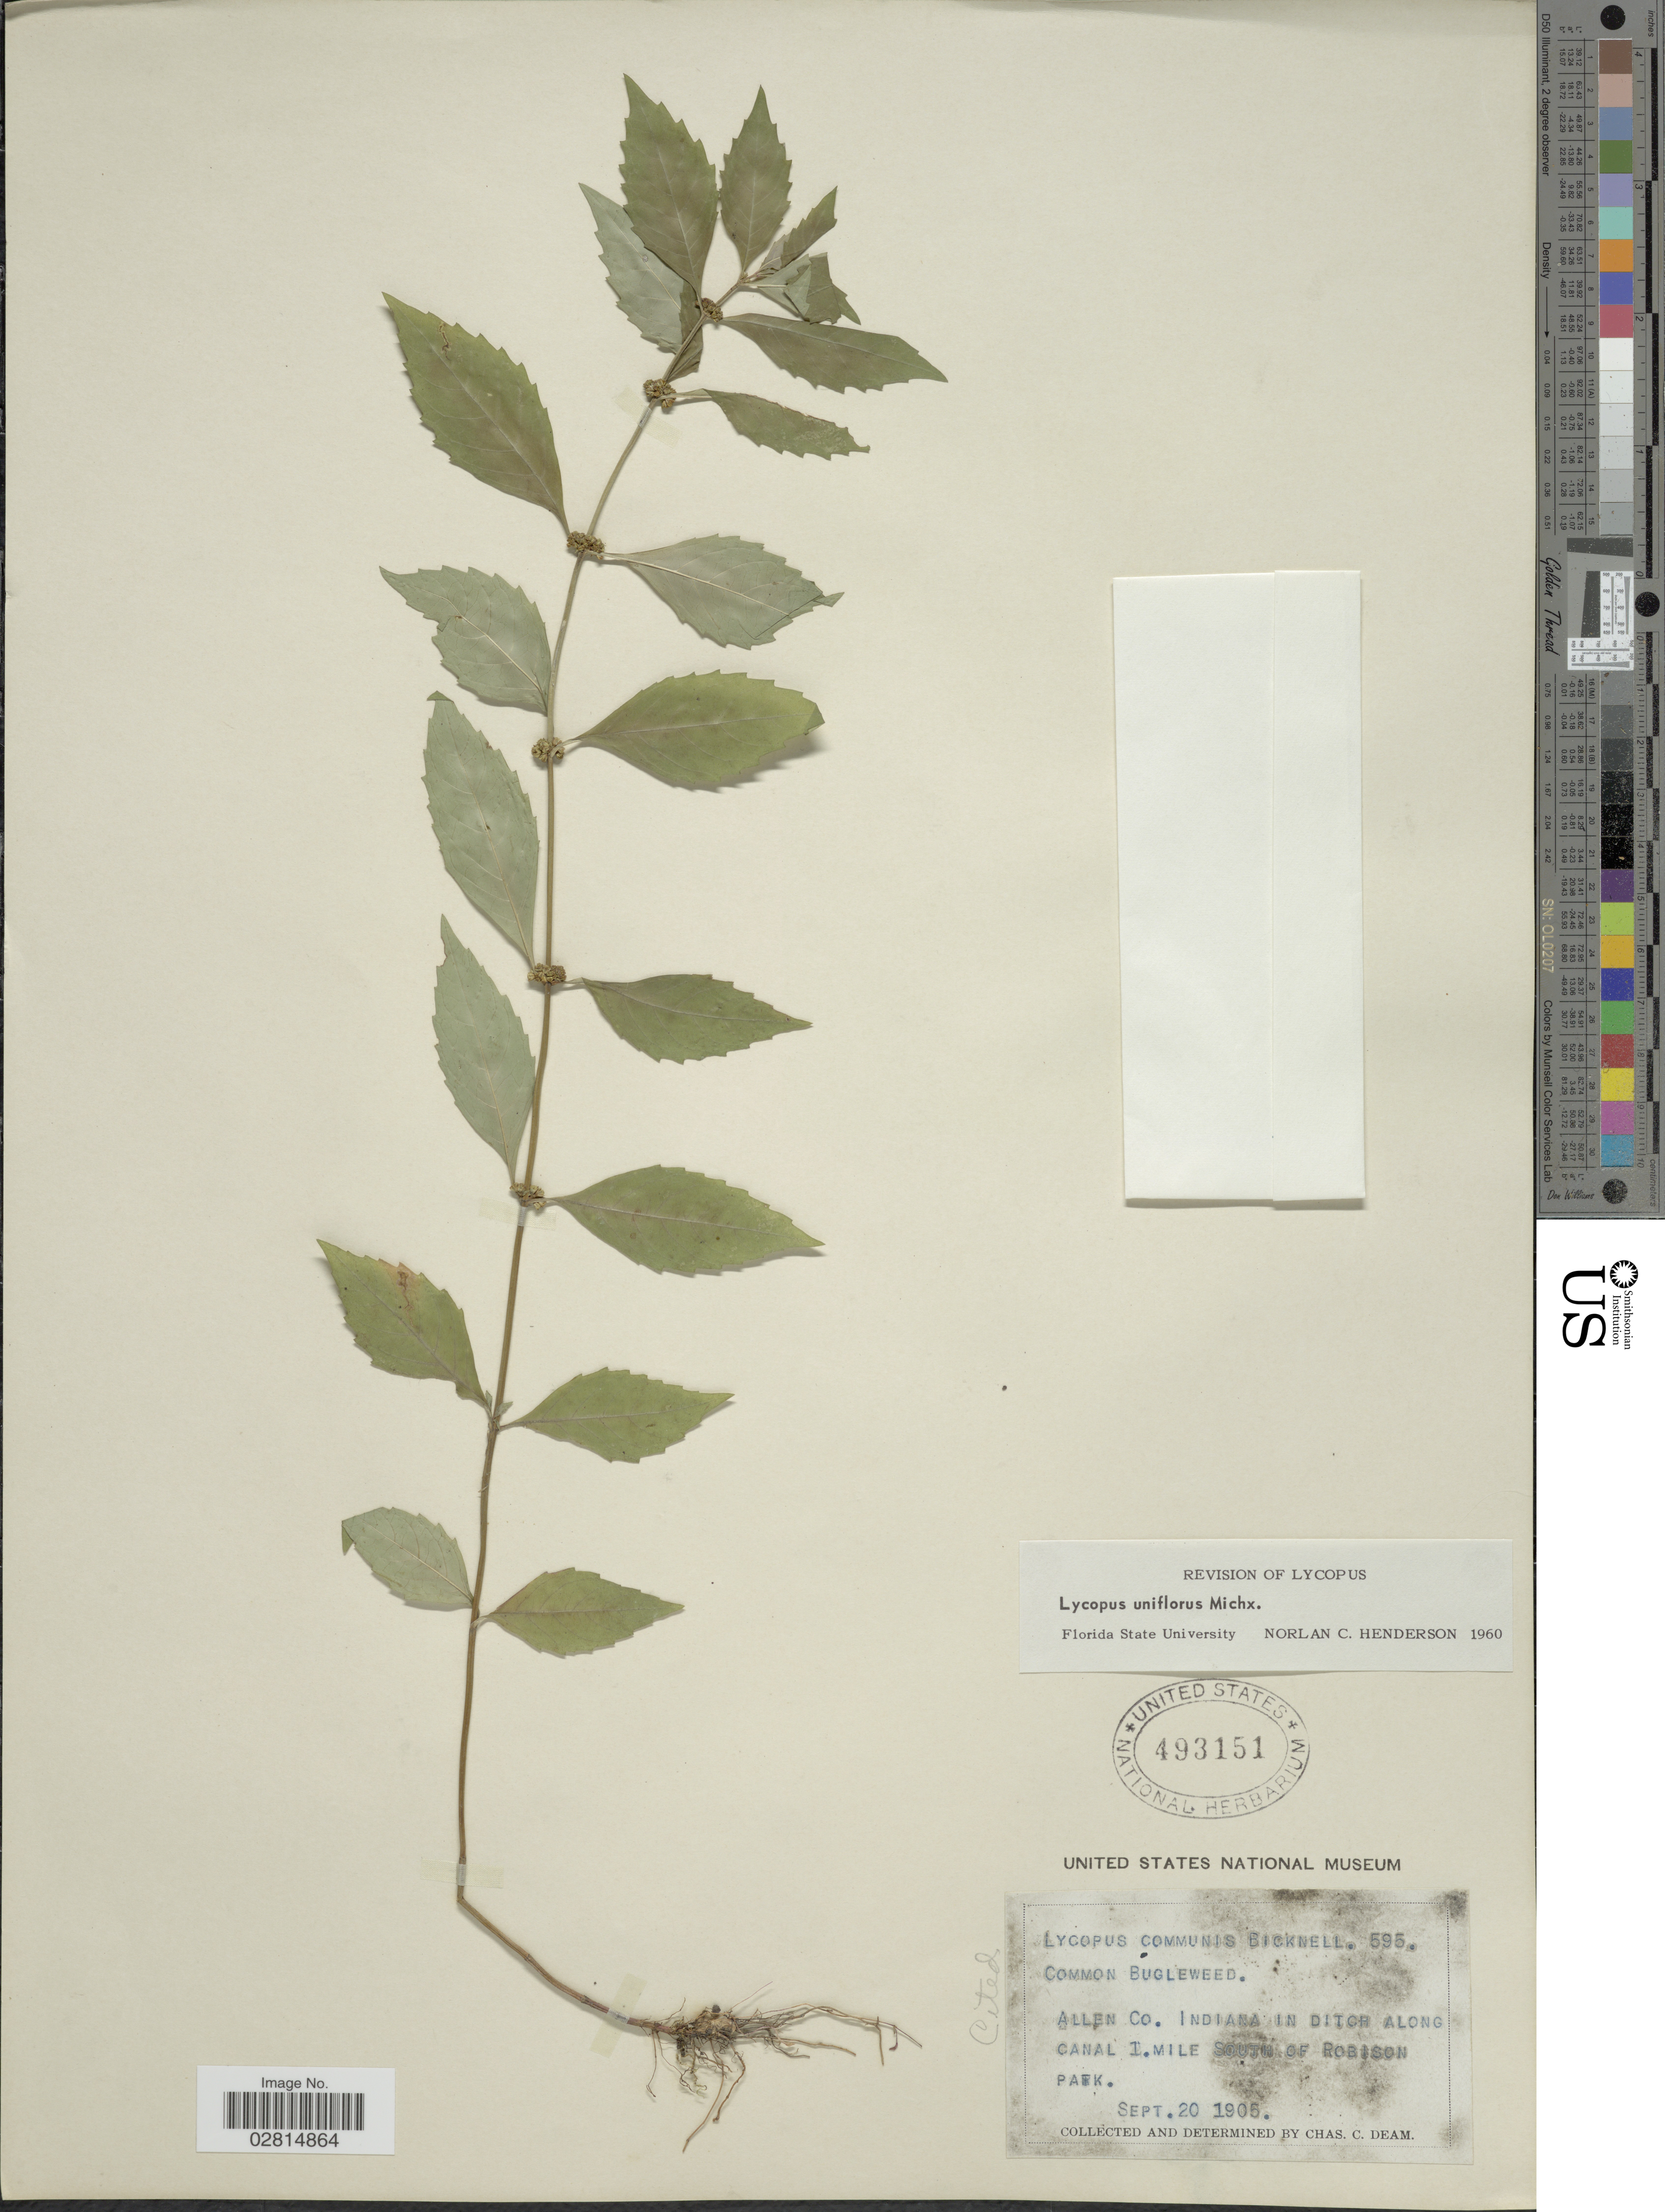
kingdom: Plantae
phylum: Tracheophyta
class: Magnoliopsida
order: Lamiales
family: Lamiaceae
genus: Lycopus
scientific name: Lycopus uniflorus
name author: Michx.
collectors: C. C. Deam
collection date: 1905-09-20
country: United States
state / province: Indiana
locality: Allen Co, in ditch along Canal 1 mile south of Robison Park.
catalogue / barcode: US 493151